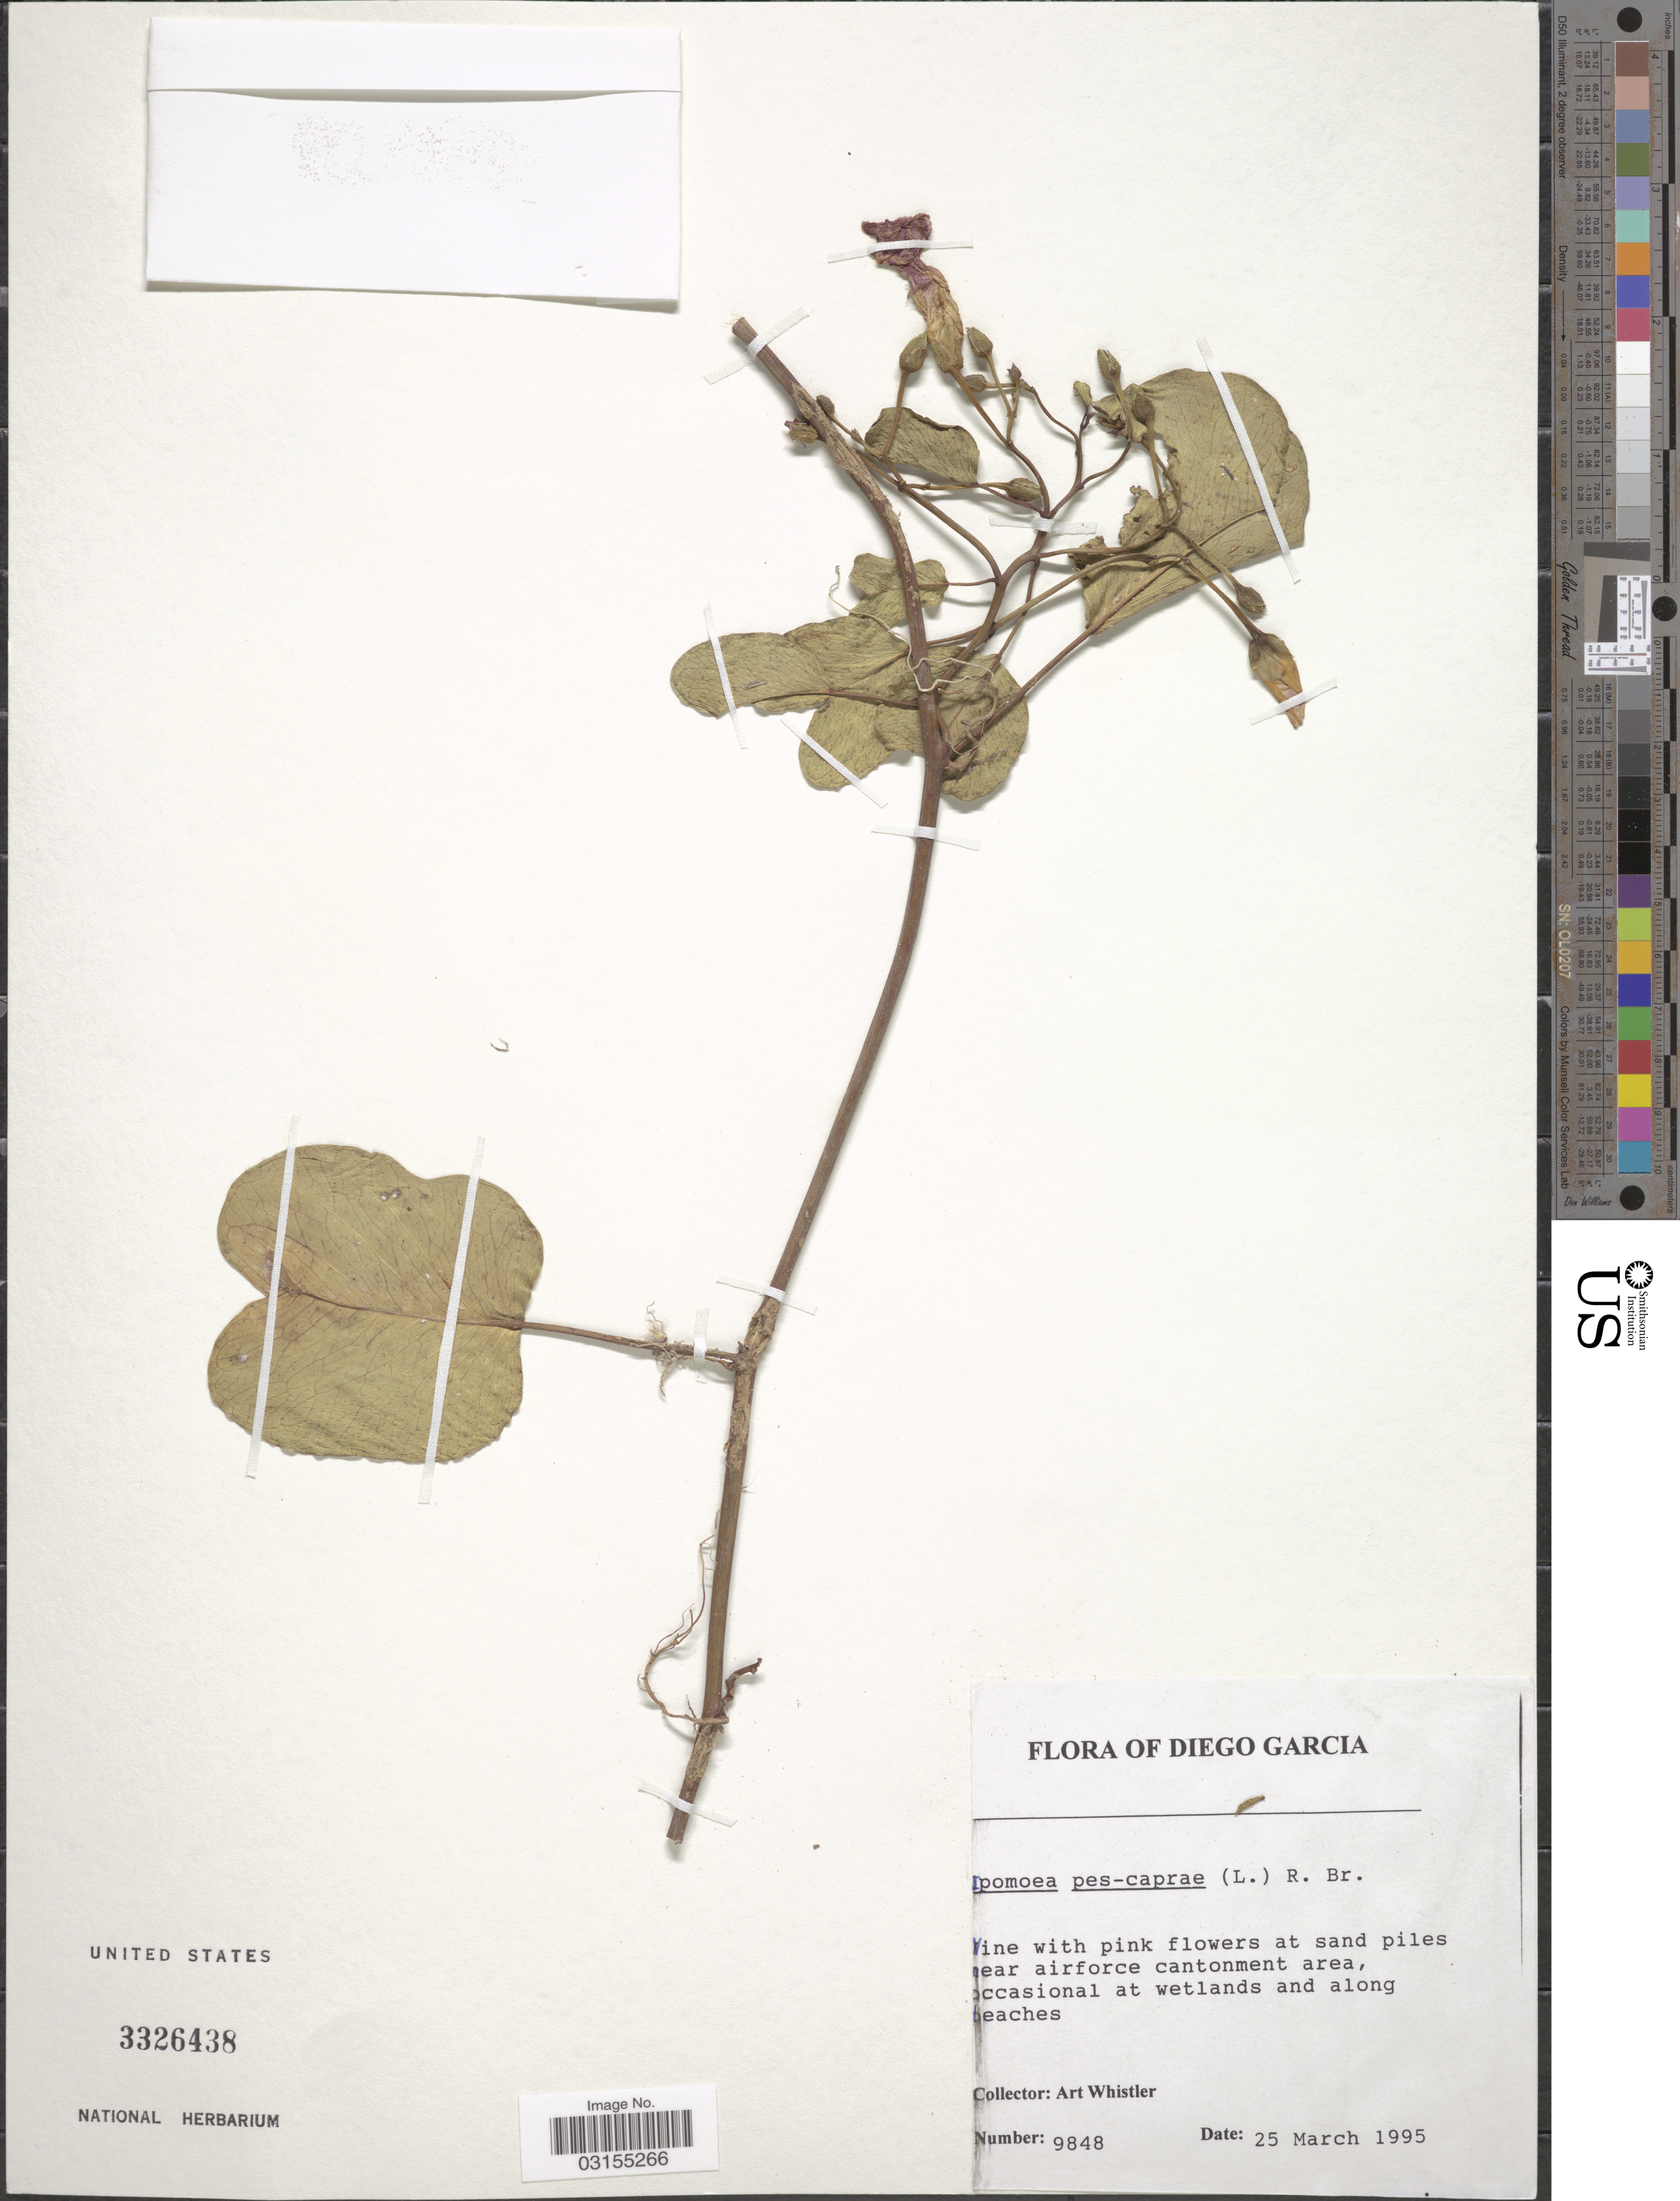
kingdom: Plantae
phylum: Tracheophyta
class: Magnoliopsida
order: Solanales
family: Convolvulaceae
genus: Ipomoea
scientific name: Ipomoea pes-caprae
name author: (L.) R. Br.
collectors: A. Whistler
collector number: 9848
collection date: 1955-03-25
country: British Indian Ocean Territory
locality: Diego Garcia.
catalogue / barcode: US 3326438